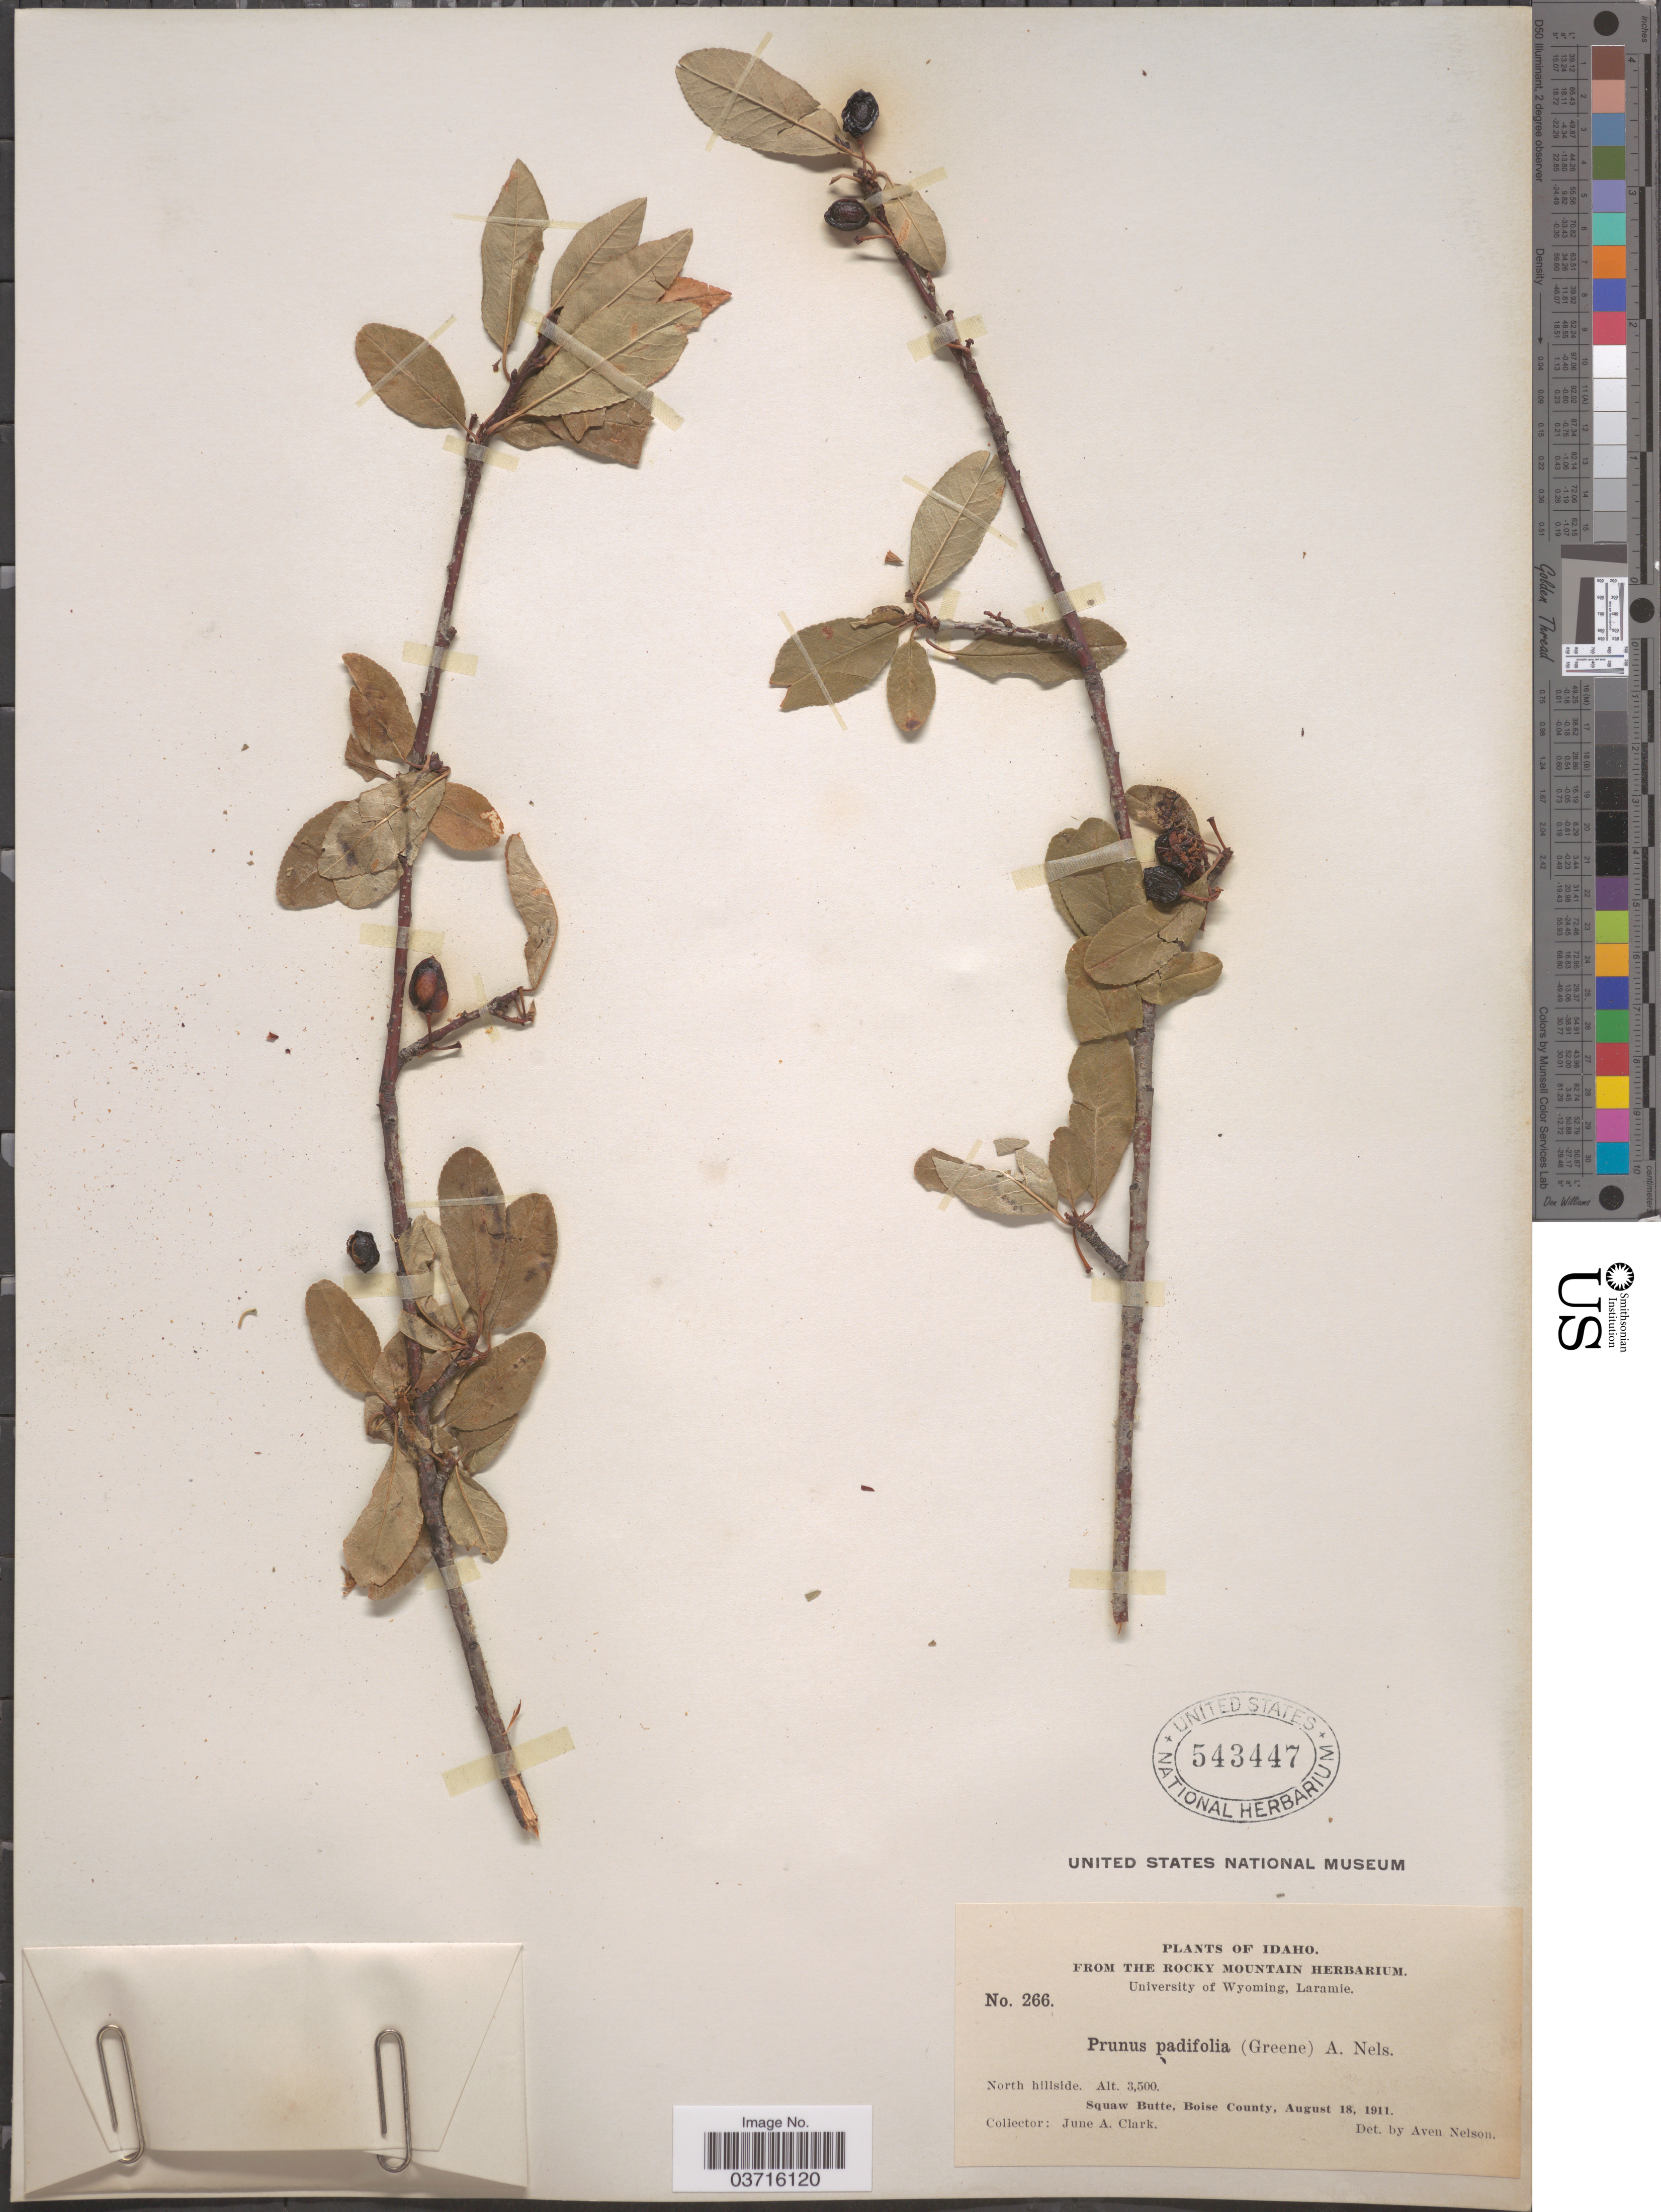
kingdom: Plantae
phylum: Tracheophyta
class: Magnoliopsida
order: Rosales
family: Rosaceae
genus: Prunus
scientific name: Prunus padifolia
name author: A. Nelson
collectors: J. A. Clark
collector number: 266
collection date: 1911-08-18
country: United States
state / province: Idaho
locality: North hillside. Squaw Butte, Boise County.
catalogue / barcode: US 543447